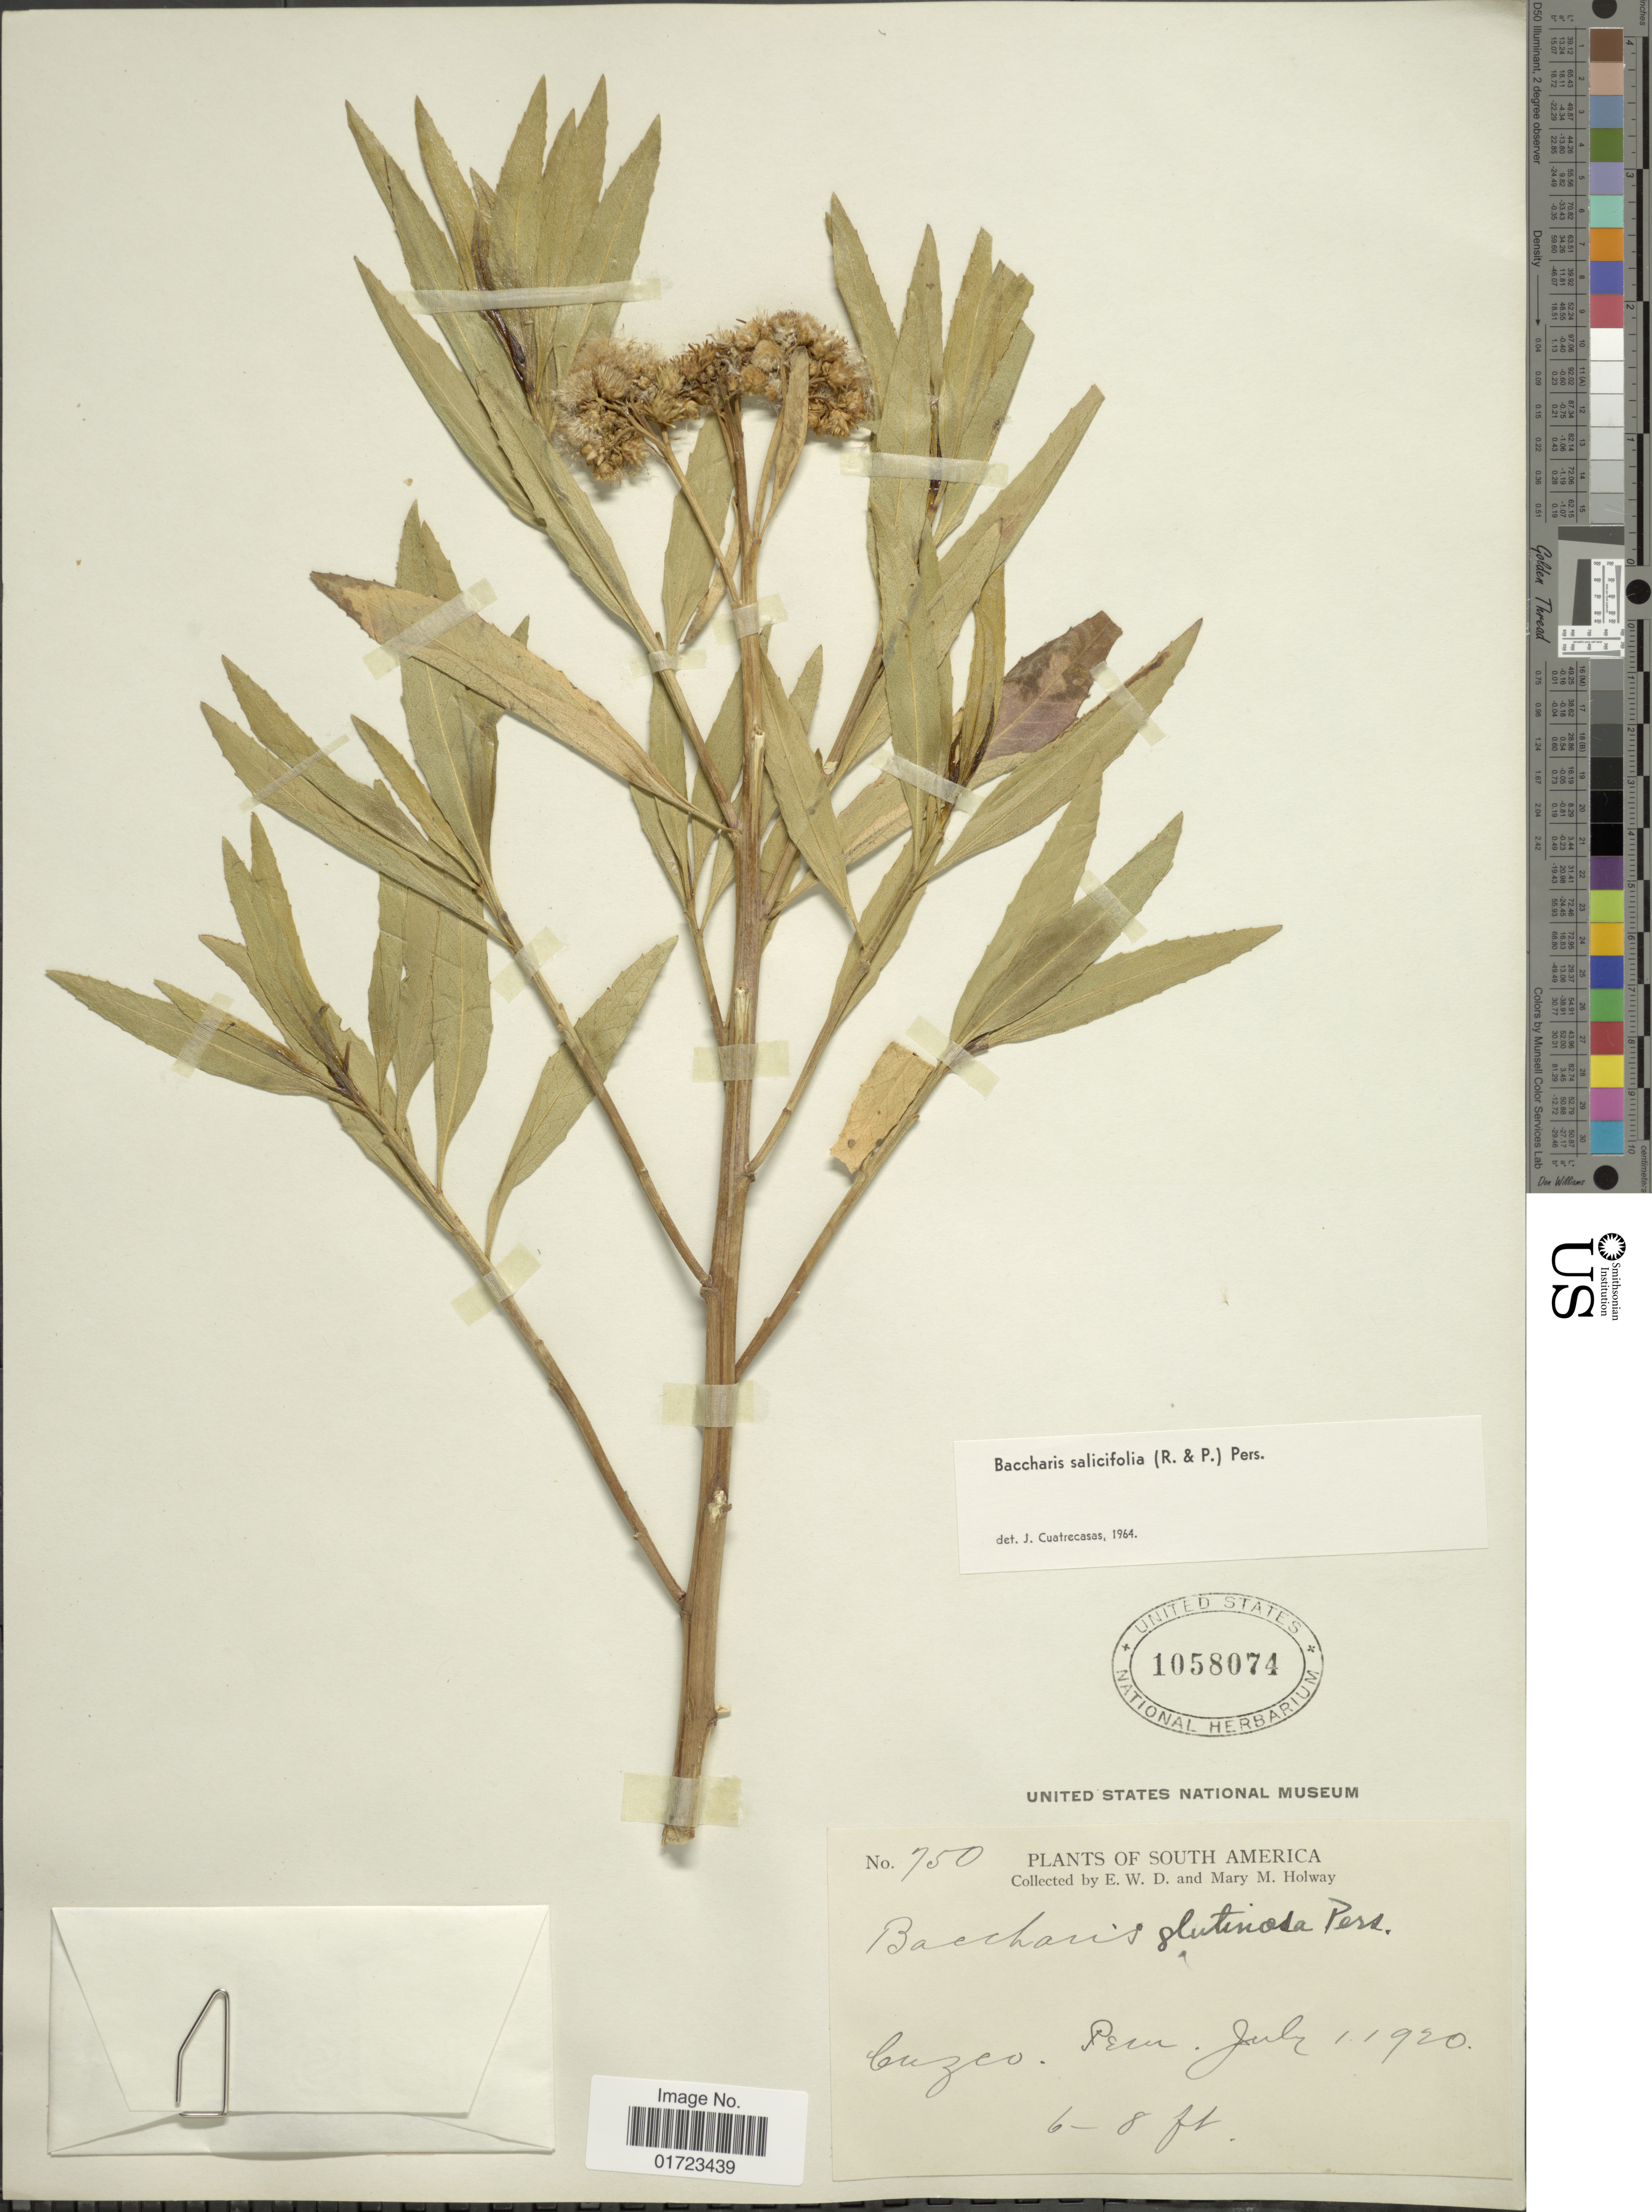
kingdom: Plantae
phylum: Tracheophyta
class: Magnoliopsida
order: Asterales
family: Asteraceae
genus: Baccharis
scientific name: Baccharis salicifolia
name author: (Ruiz & Pav.) Pers.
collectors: E. W. D. Holway & M. M. Holway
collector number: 750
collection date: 1920-07-01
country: Peru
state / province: Cusco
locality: Cuzco, Peru.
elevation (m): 2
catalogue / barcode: US 1058074